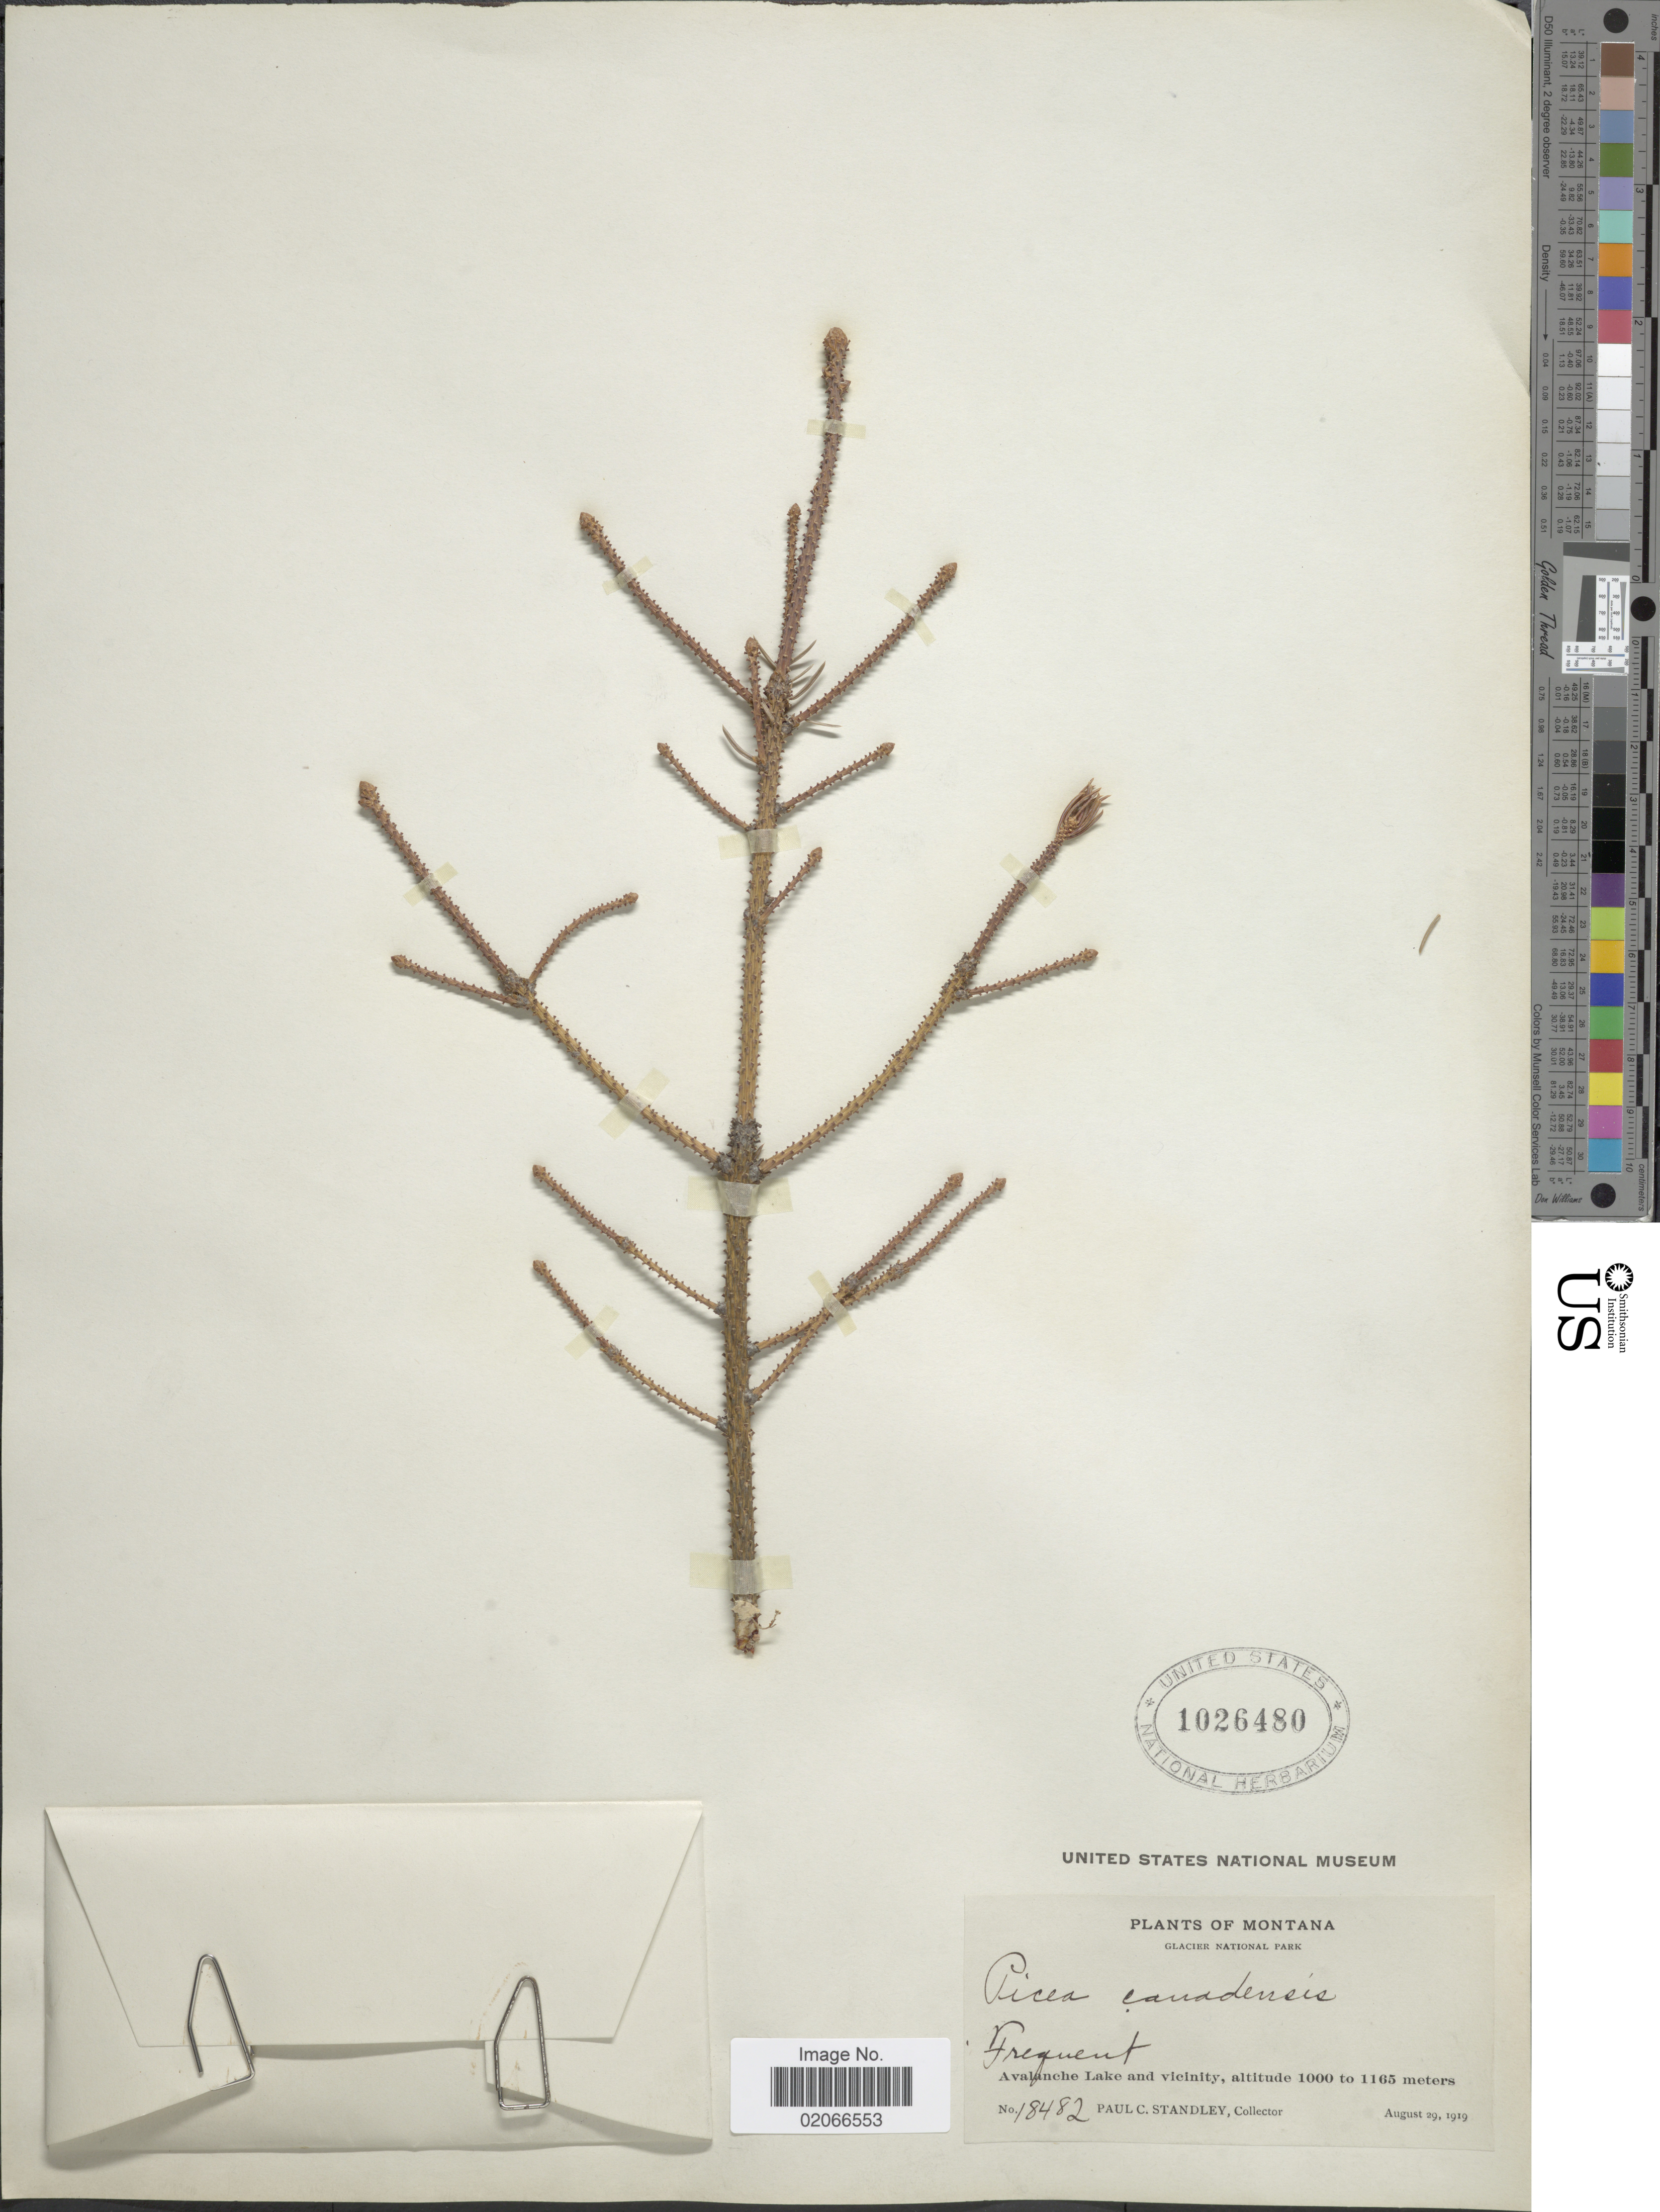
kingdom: Plantae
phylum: Tracheophyta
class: Pinopsida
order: Pinales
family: Pinaceae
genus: Picea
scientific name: Picea glauca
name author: (Moench) Voss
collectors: P. C. Standley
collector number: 18482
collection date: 1919-08-29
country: United States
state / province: Montana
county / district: Flathead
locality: Glacier National Park, Avalanche Lake and vicinity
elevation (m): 1000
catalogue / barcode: US 1026480